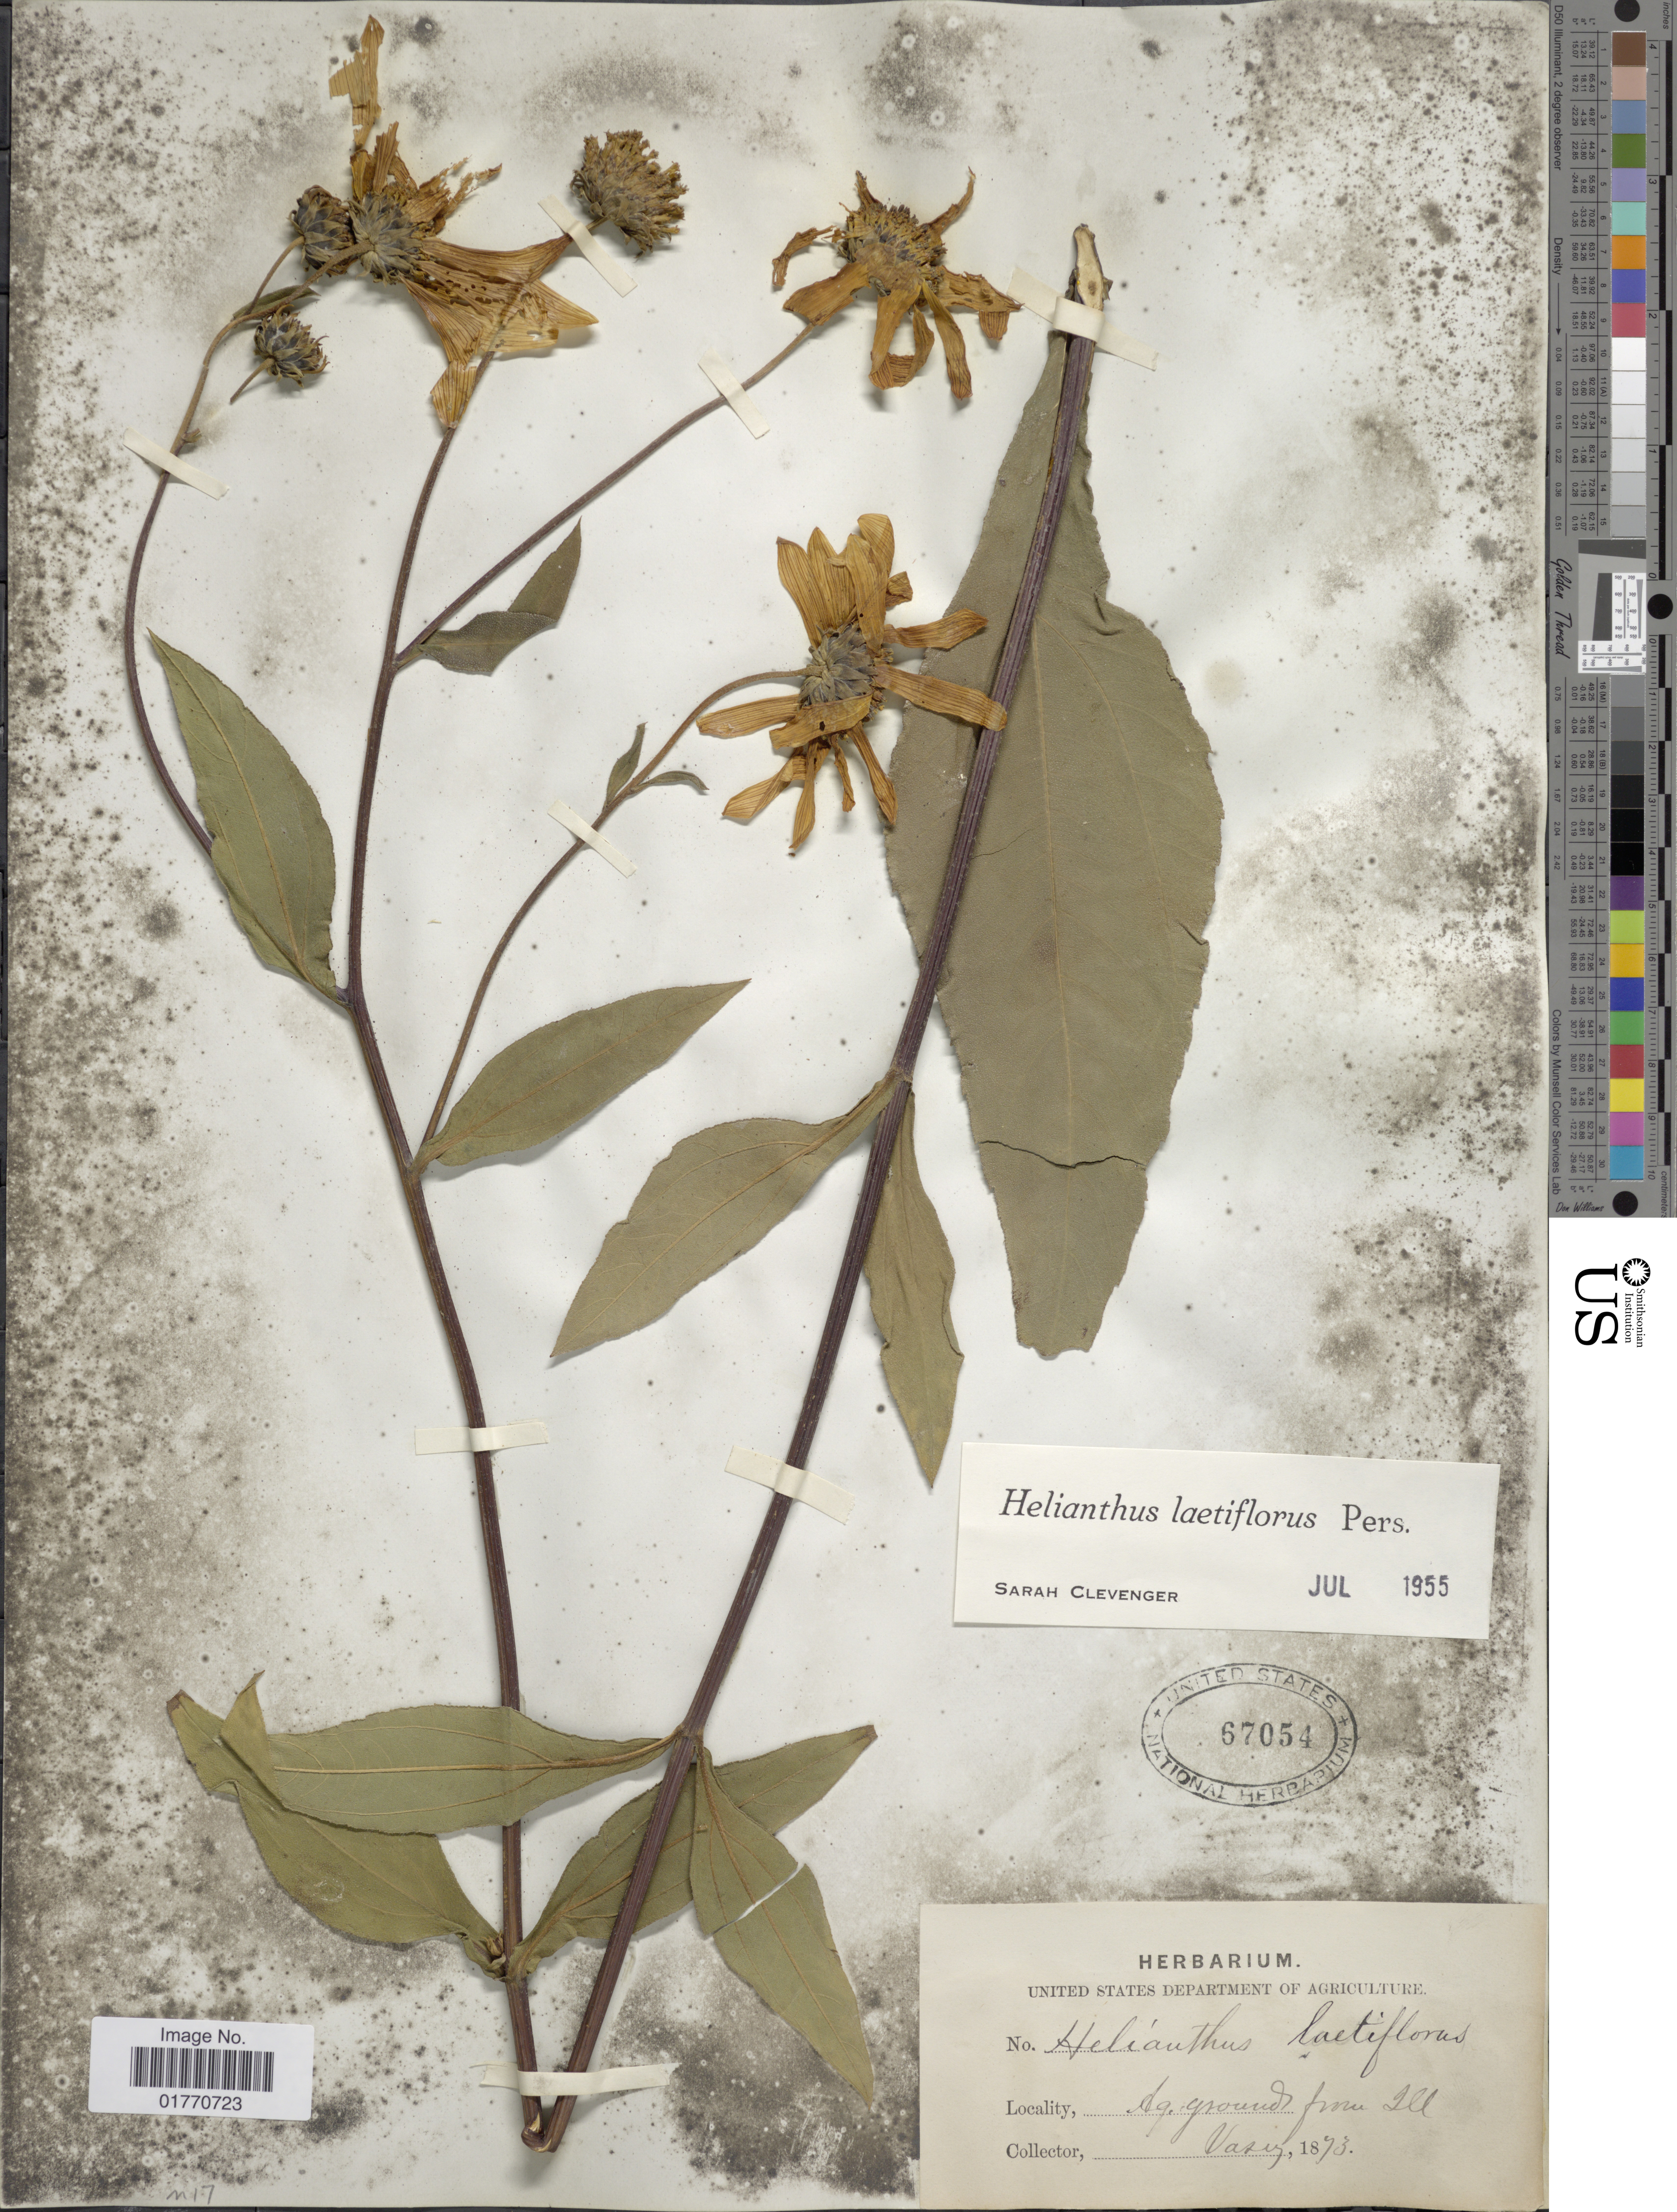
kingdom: Plantae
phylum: Tracheophyta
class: Magnoliopsida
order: Asterales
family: Asteraceae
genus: Helianthus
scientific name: Helianthus laetiflorus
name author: Pers.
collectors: Vasey, --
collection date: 1873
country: United States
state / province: Illinois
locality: Ag. grounds from Ill.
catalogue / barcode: US 67054